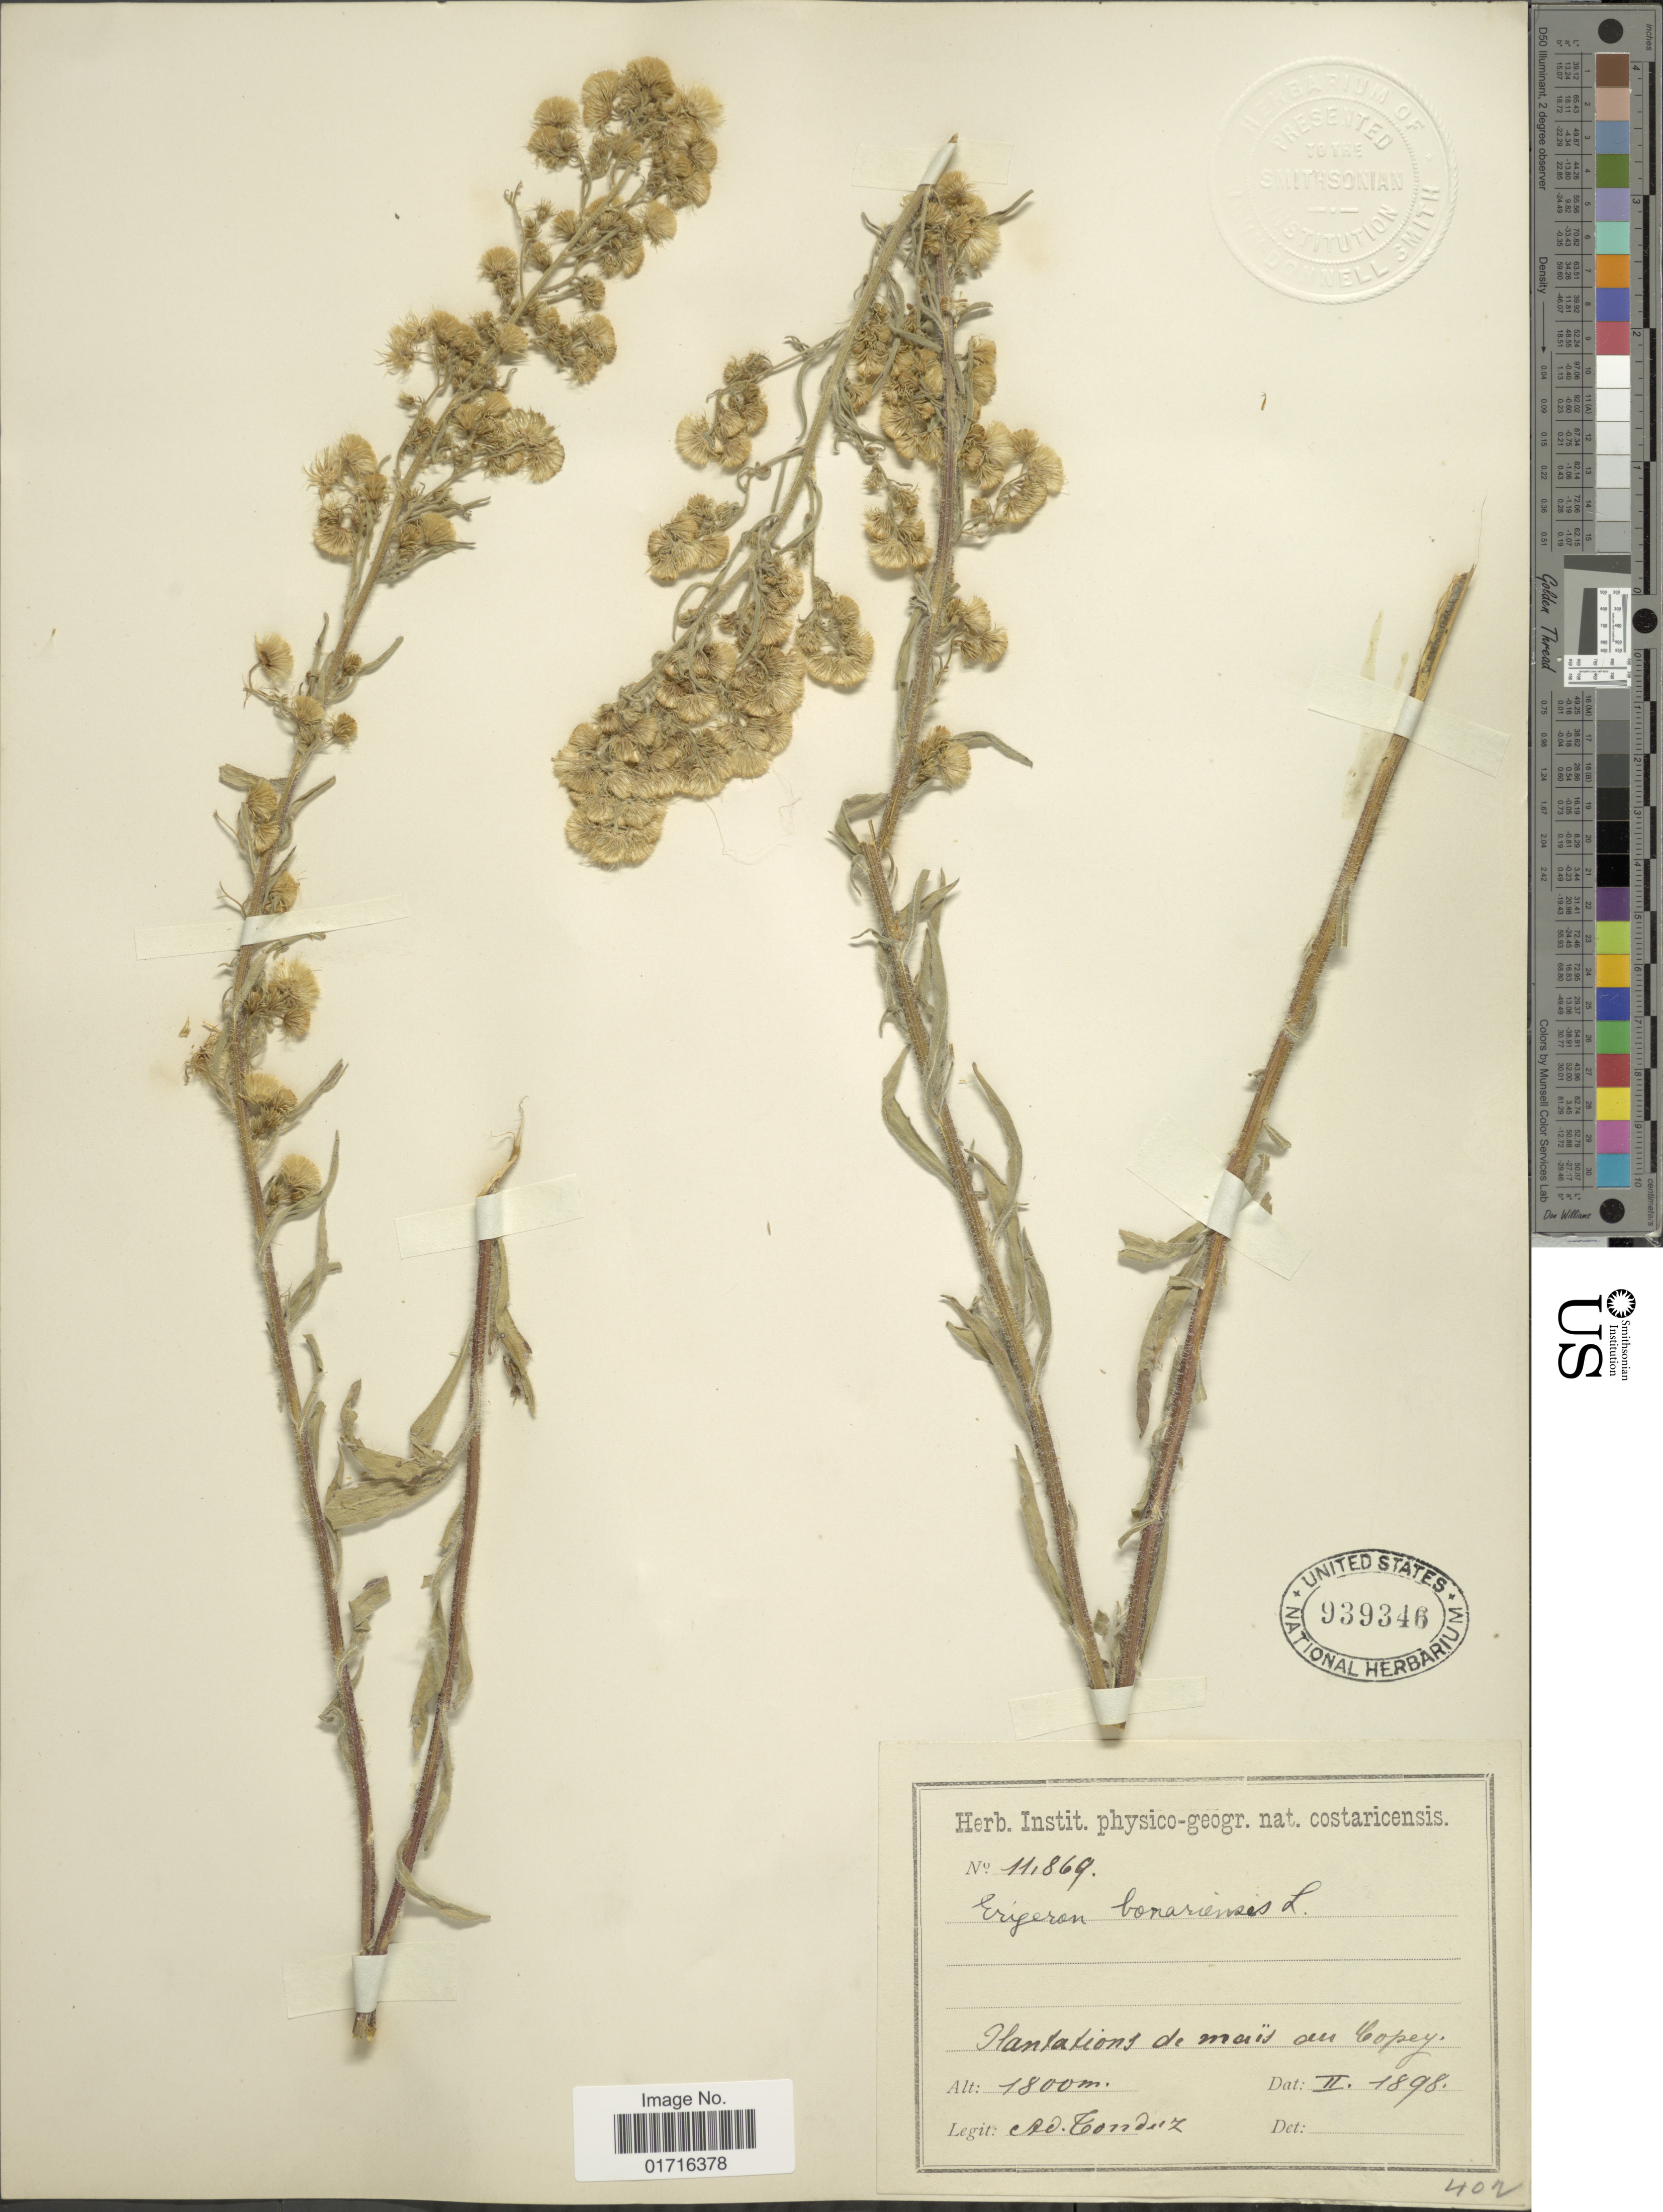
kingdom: Plantae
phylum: Tracheophyta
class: Magnoliopsida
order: Asterales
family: Asteraceae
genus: Conyza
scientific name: Conyza bonariensis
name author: (L.) Cronq.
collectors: A. Tonduz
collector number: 11869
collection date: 1898-02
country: Costa Rica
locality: Plantations de mais du Copey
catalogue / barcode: US 939346